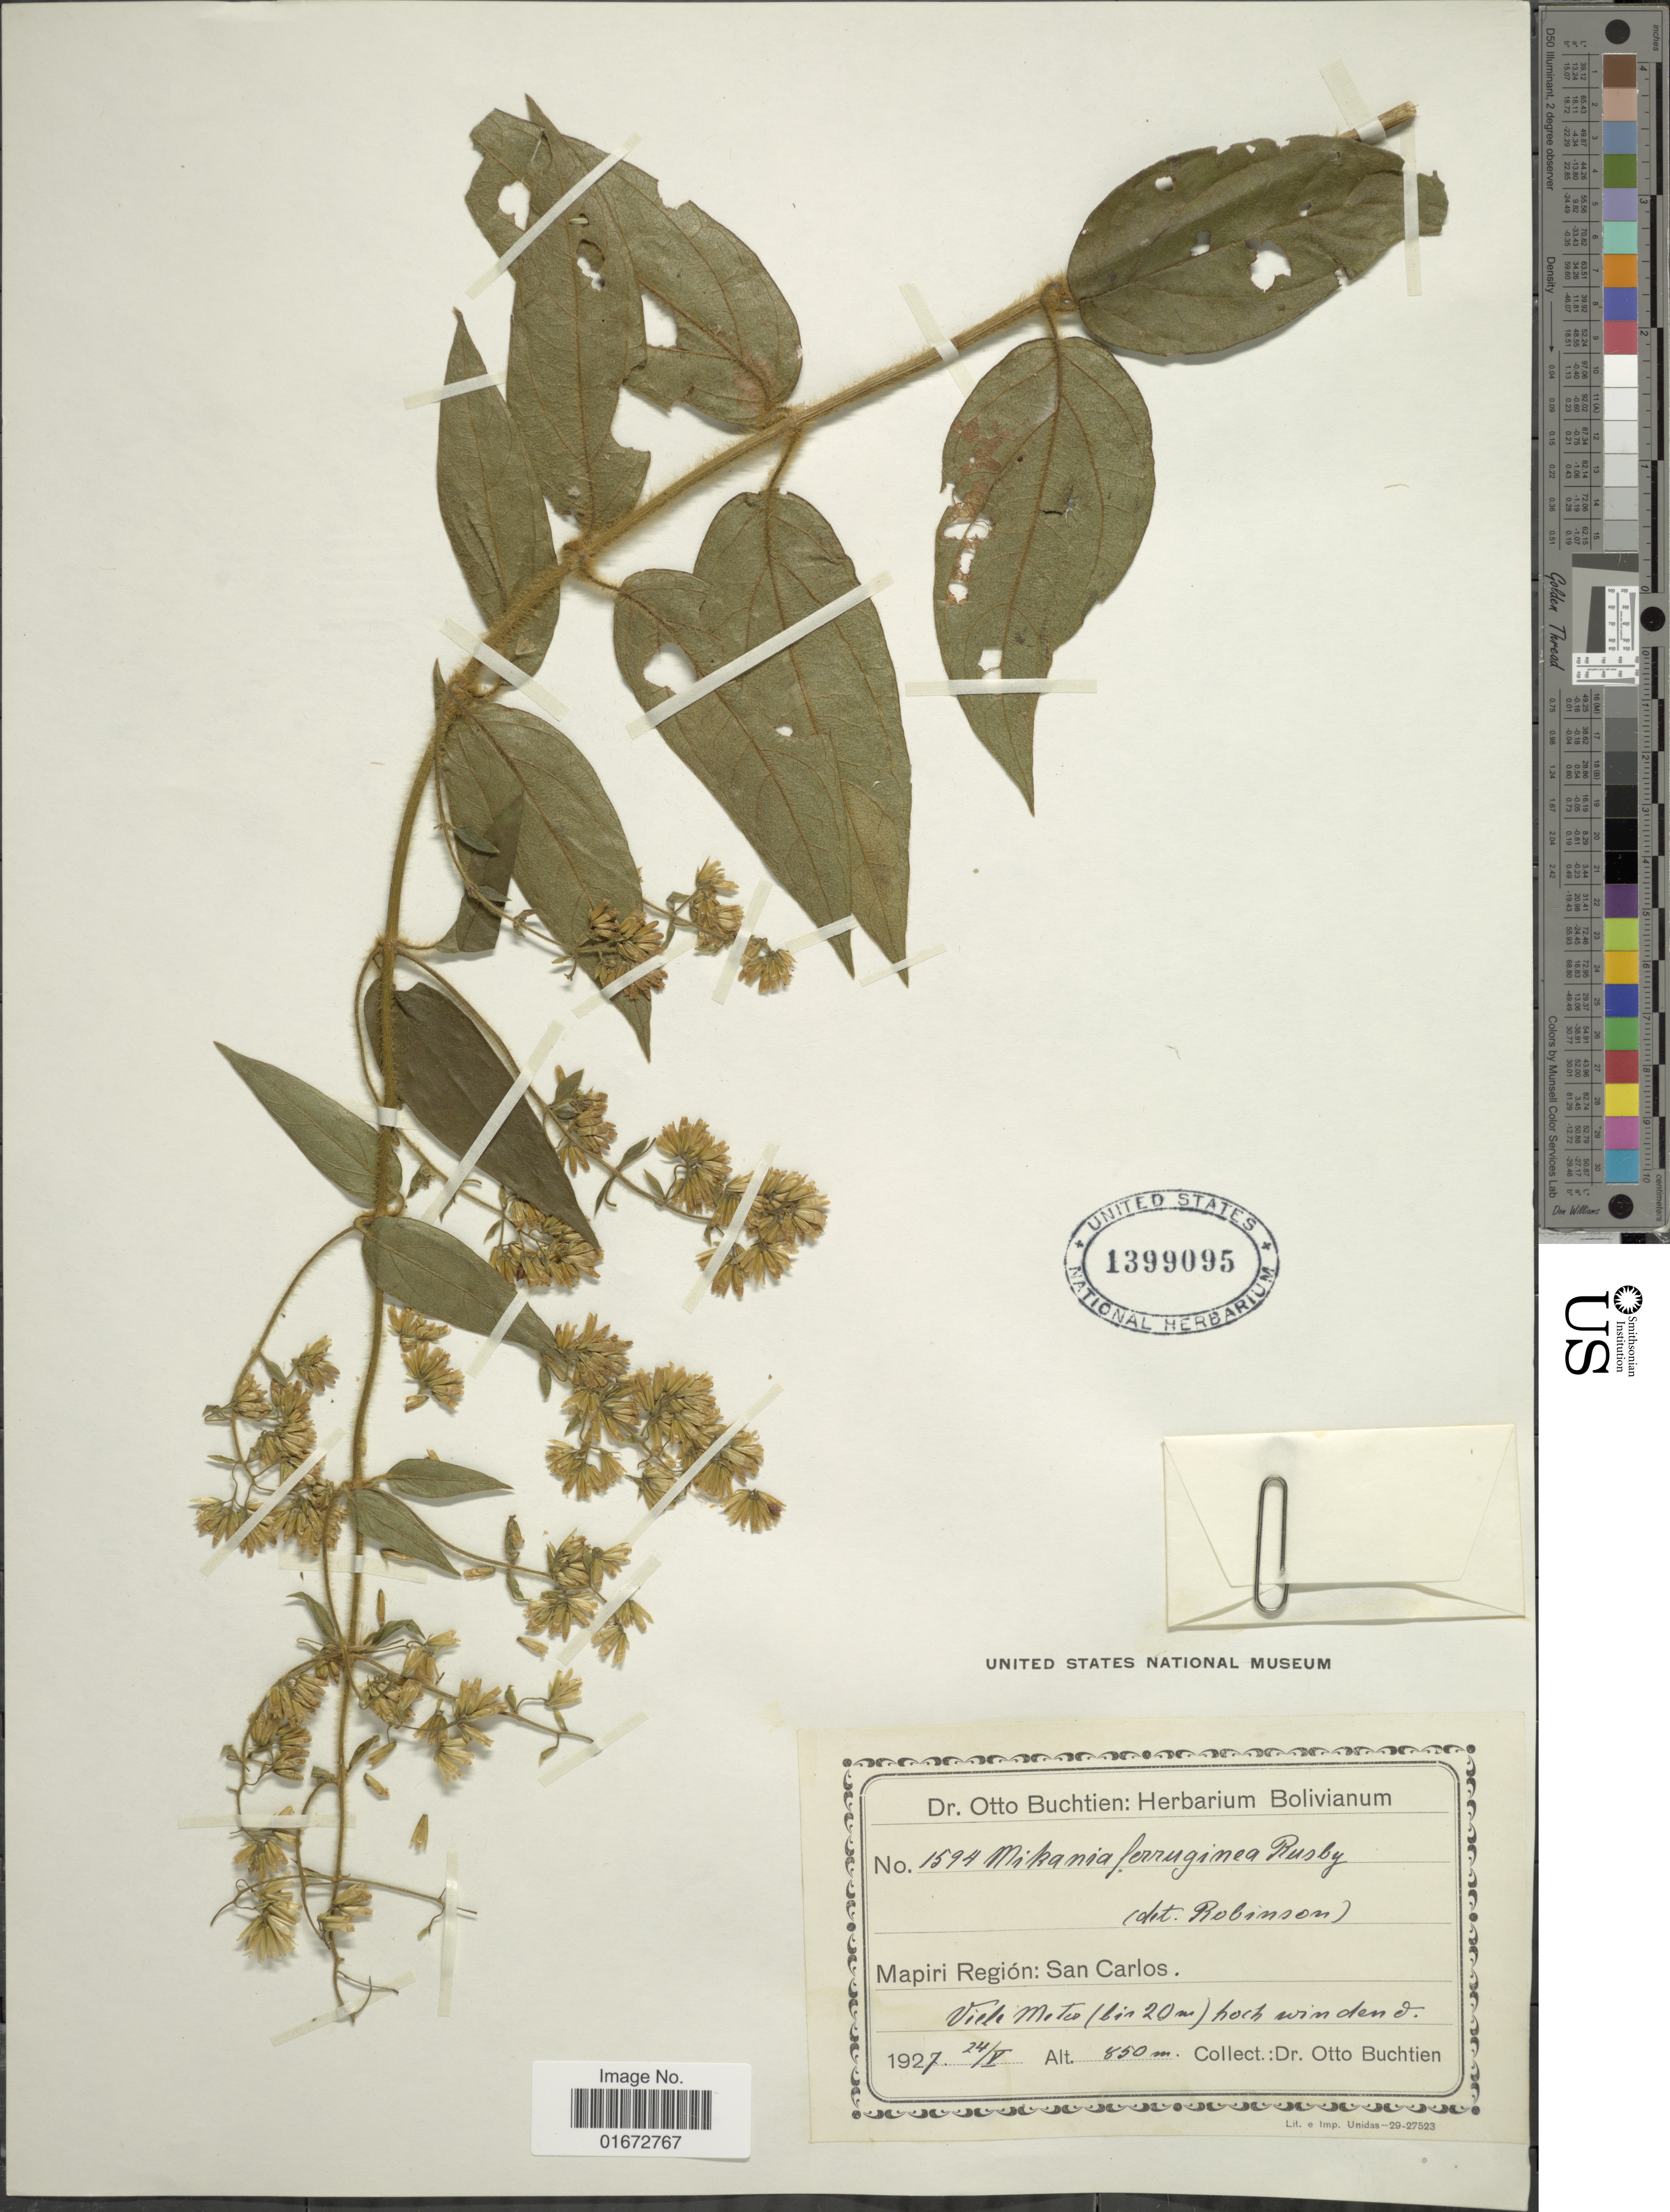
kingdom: Plantae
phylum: Tracheophyta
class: Magnoliopsida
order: Asterales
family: Asteraceae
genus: Mikania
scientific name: Mikania ferruginea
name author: (Rusby) Buchtien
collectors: O. Buchtien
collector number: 1594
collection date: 1927-05-24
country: Bolivia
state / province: La Paz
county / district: Mapiri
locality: Mapiri Región: San Carlos.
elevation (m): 850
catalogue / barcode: US 1399095